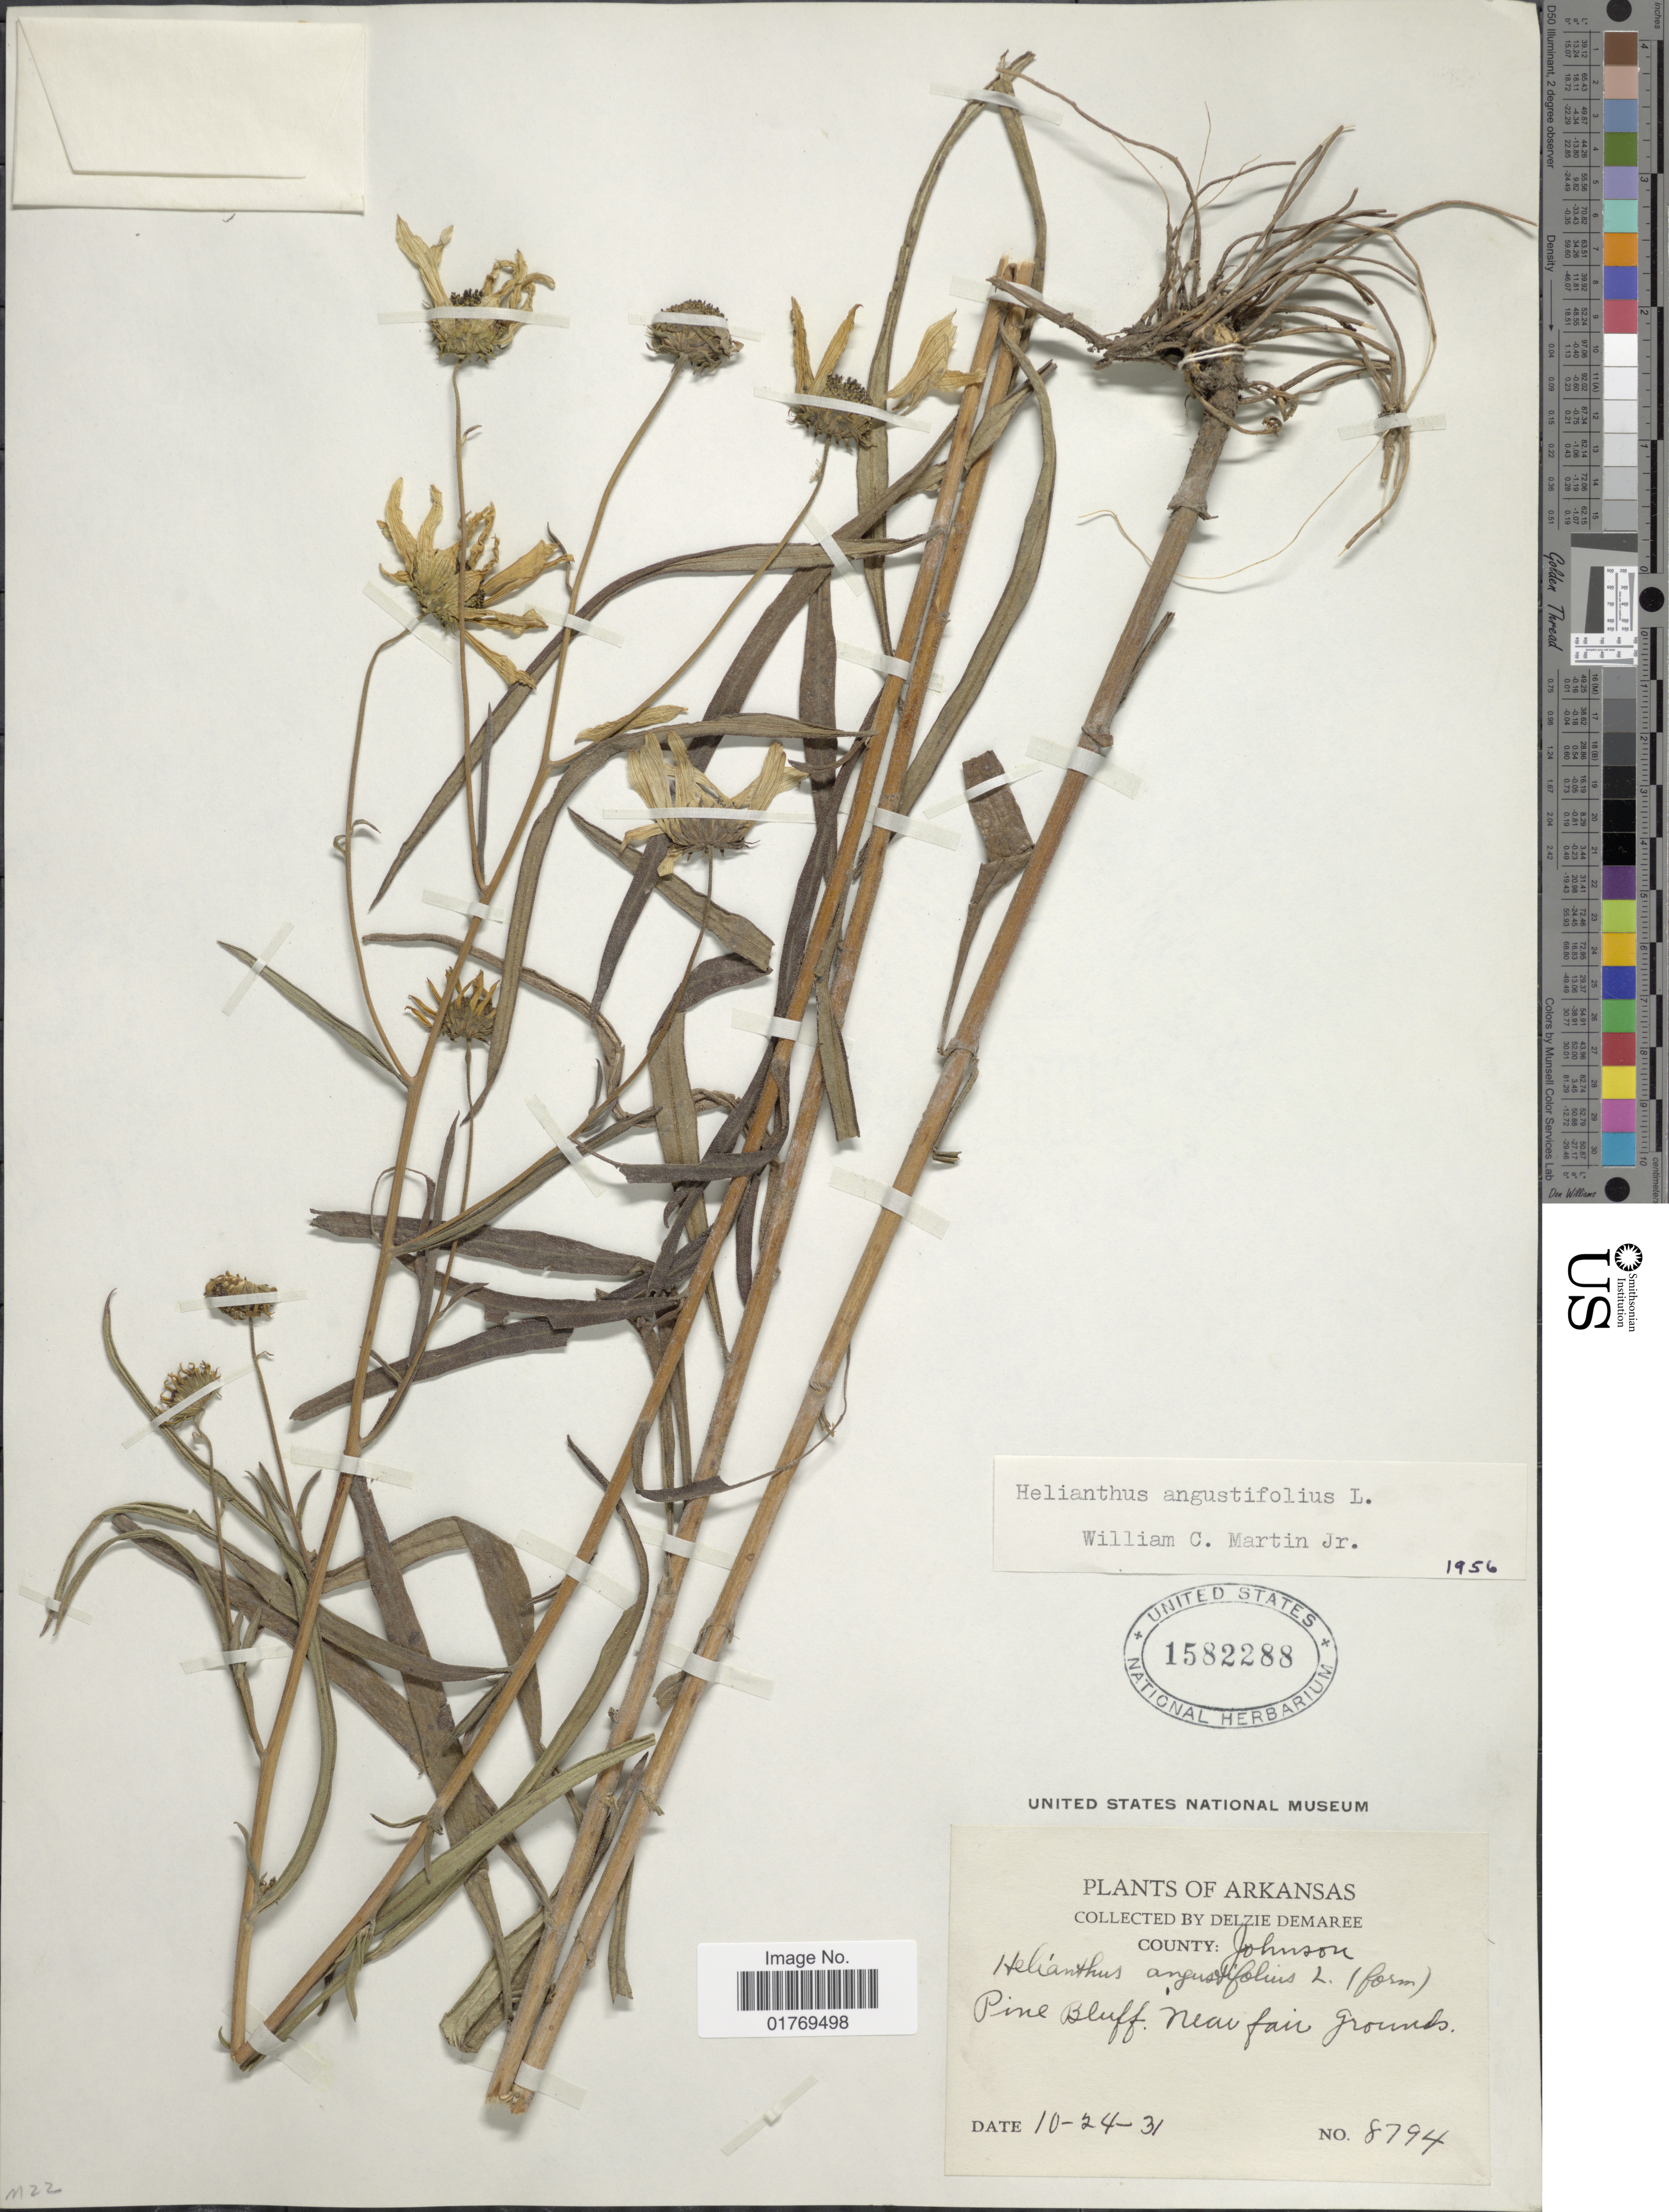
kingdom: Plantae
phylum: Tracheophyta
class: Magnoliopsida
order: Asterales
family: Asteraceae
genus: Helianthus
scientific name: Helianthus angustifolius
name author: L.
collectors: D. Demaree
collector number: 8794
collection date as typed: Transcribed d/m/y: 24/10/31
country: United States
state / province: Arkansas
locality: County: Johnson. Pine Bluff. Near fair grounds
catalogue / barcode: US 1582288